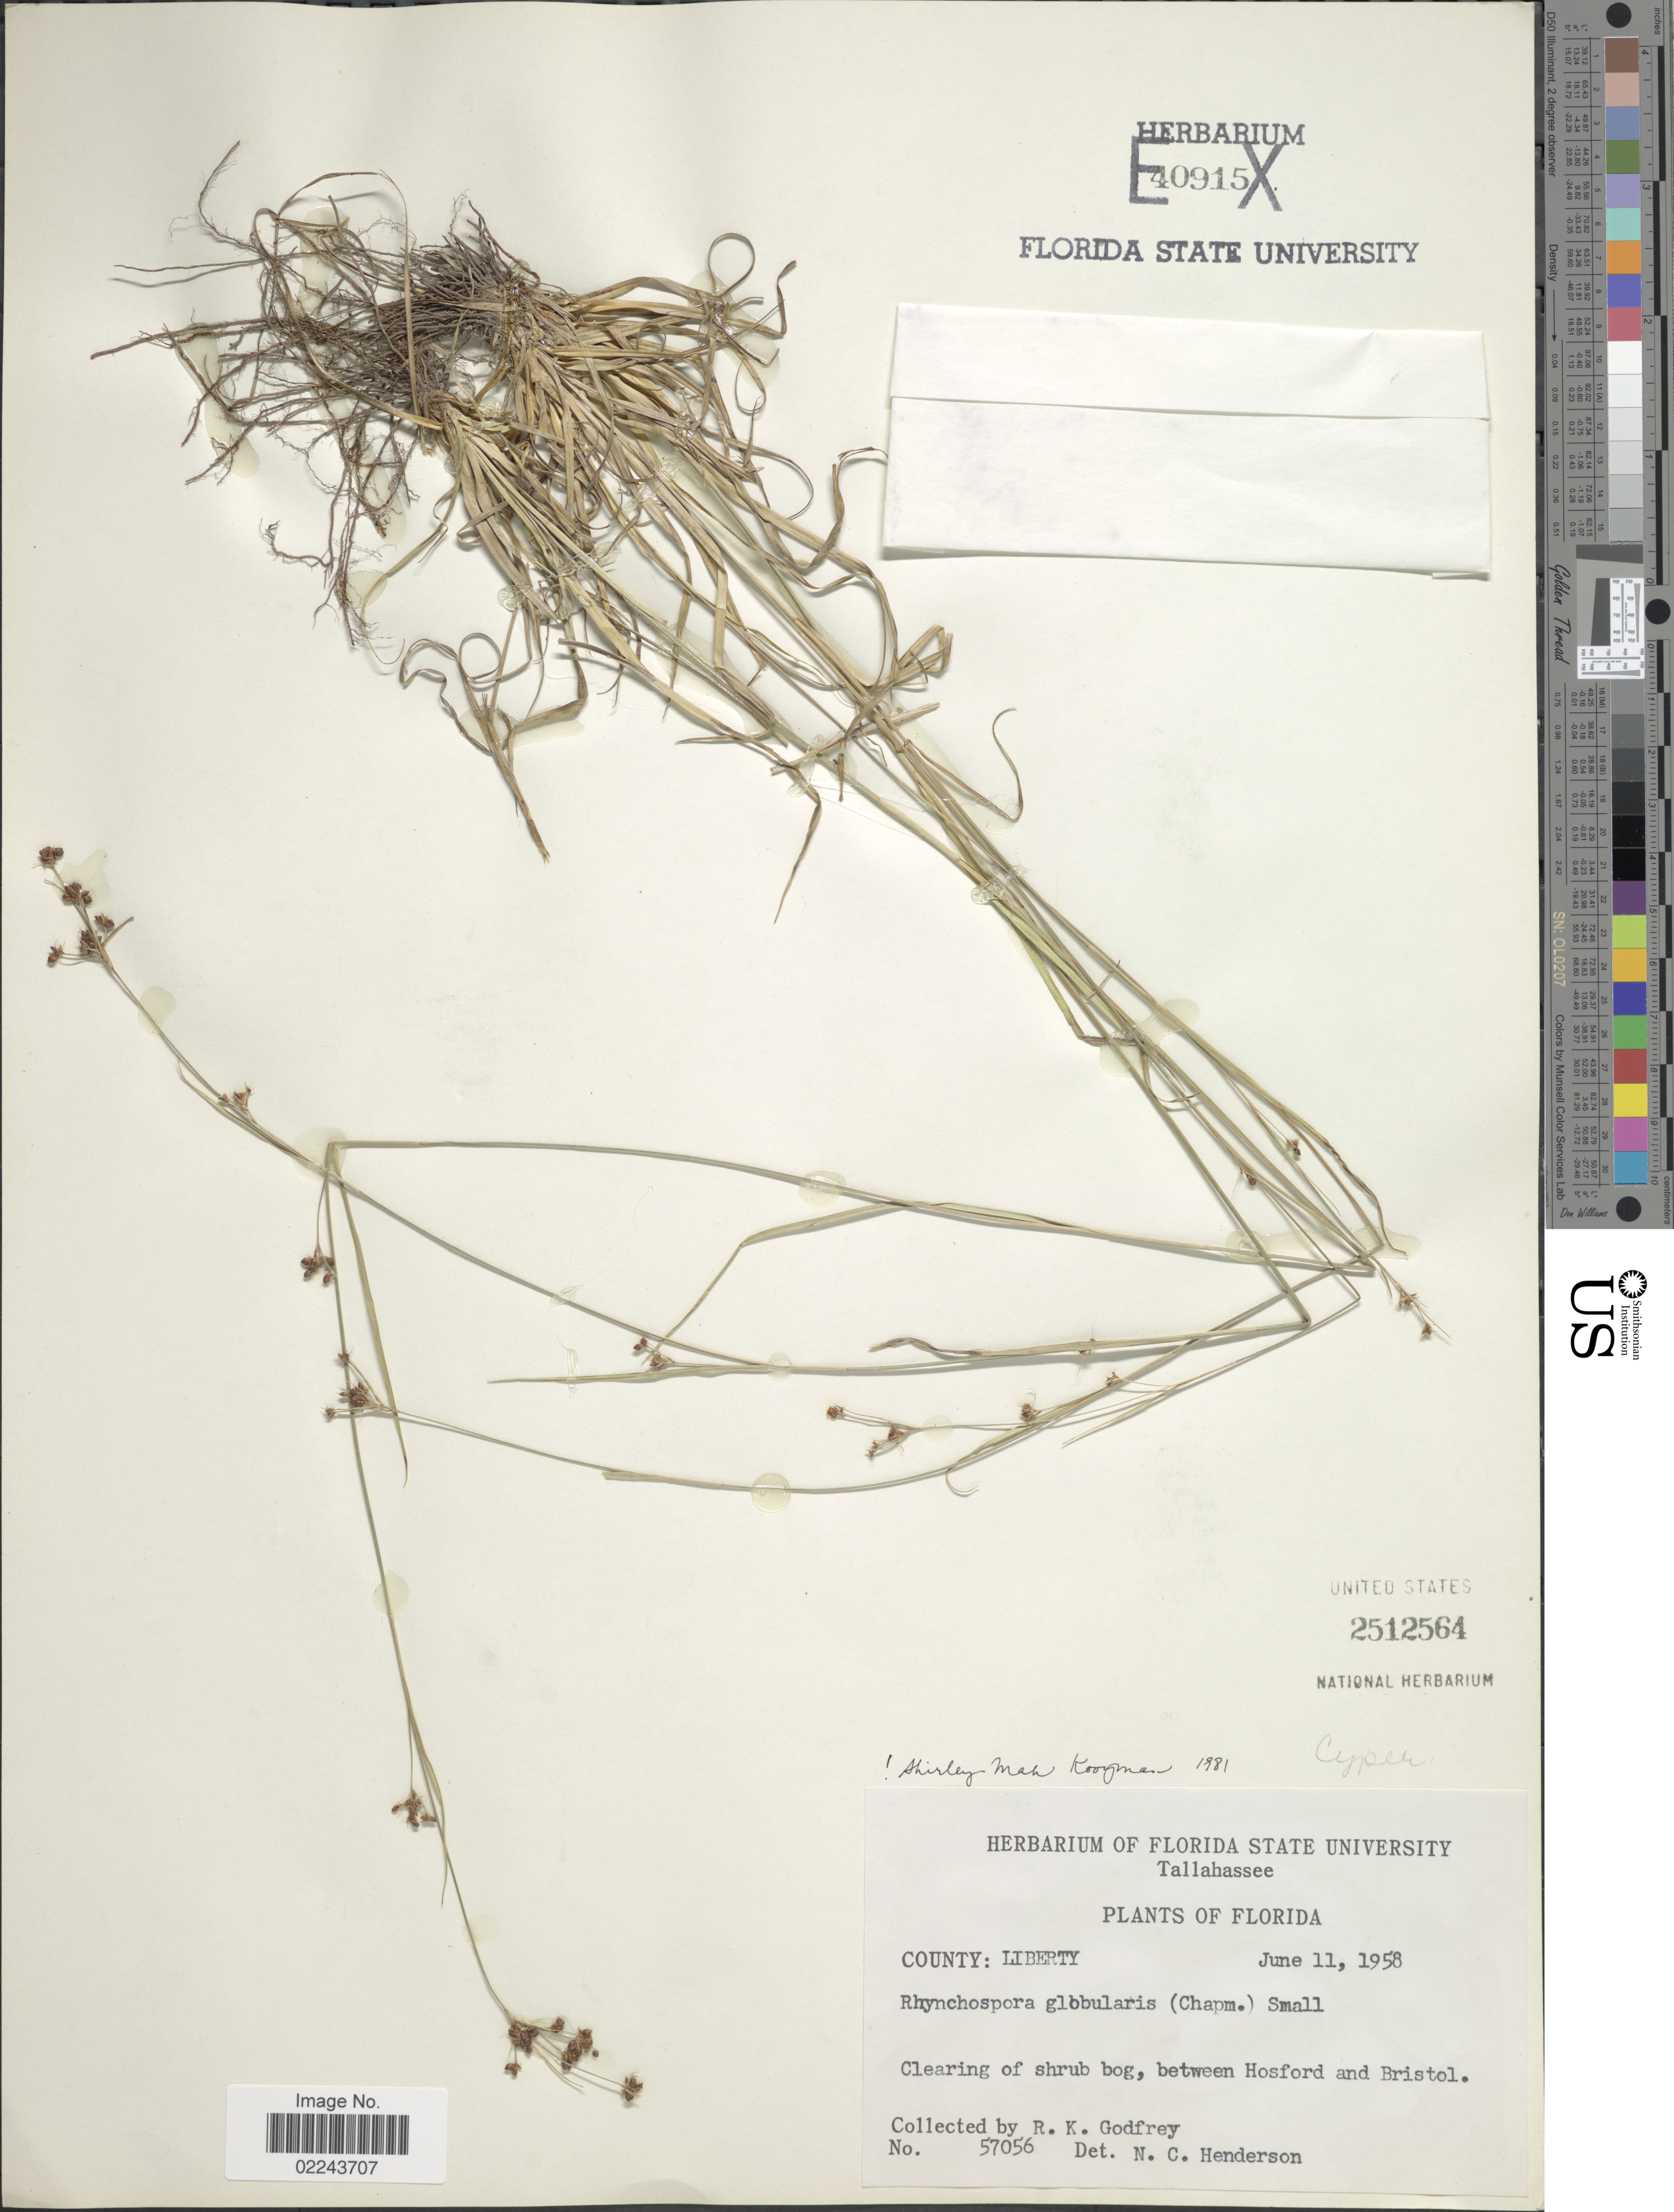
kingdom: Plantae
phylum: Tracheophyta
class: Liliopsida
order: Poales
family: Cyperaceae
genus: Rhynchospora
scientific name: Rhynchospora globularis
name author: (Chapm.) Small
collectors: R. K. Godfrey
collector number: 57056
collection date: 1958-06-11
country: United States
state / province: Florida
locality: County Liberty, between Hosford and Bristol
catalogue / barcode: US 2512564